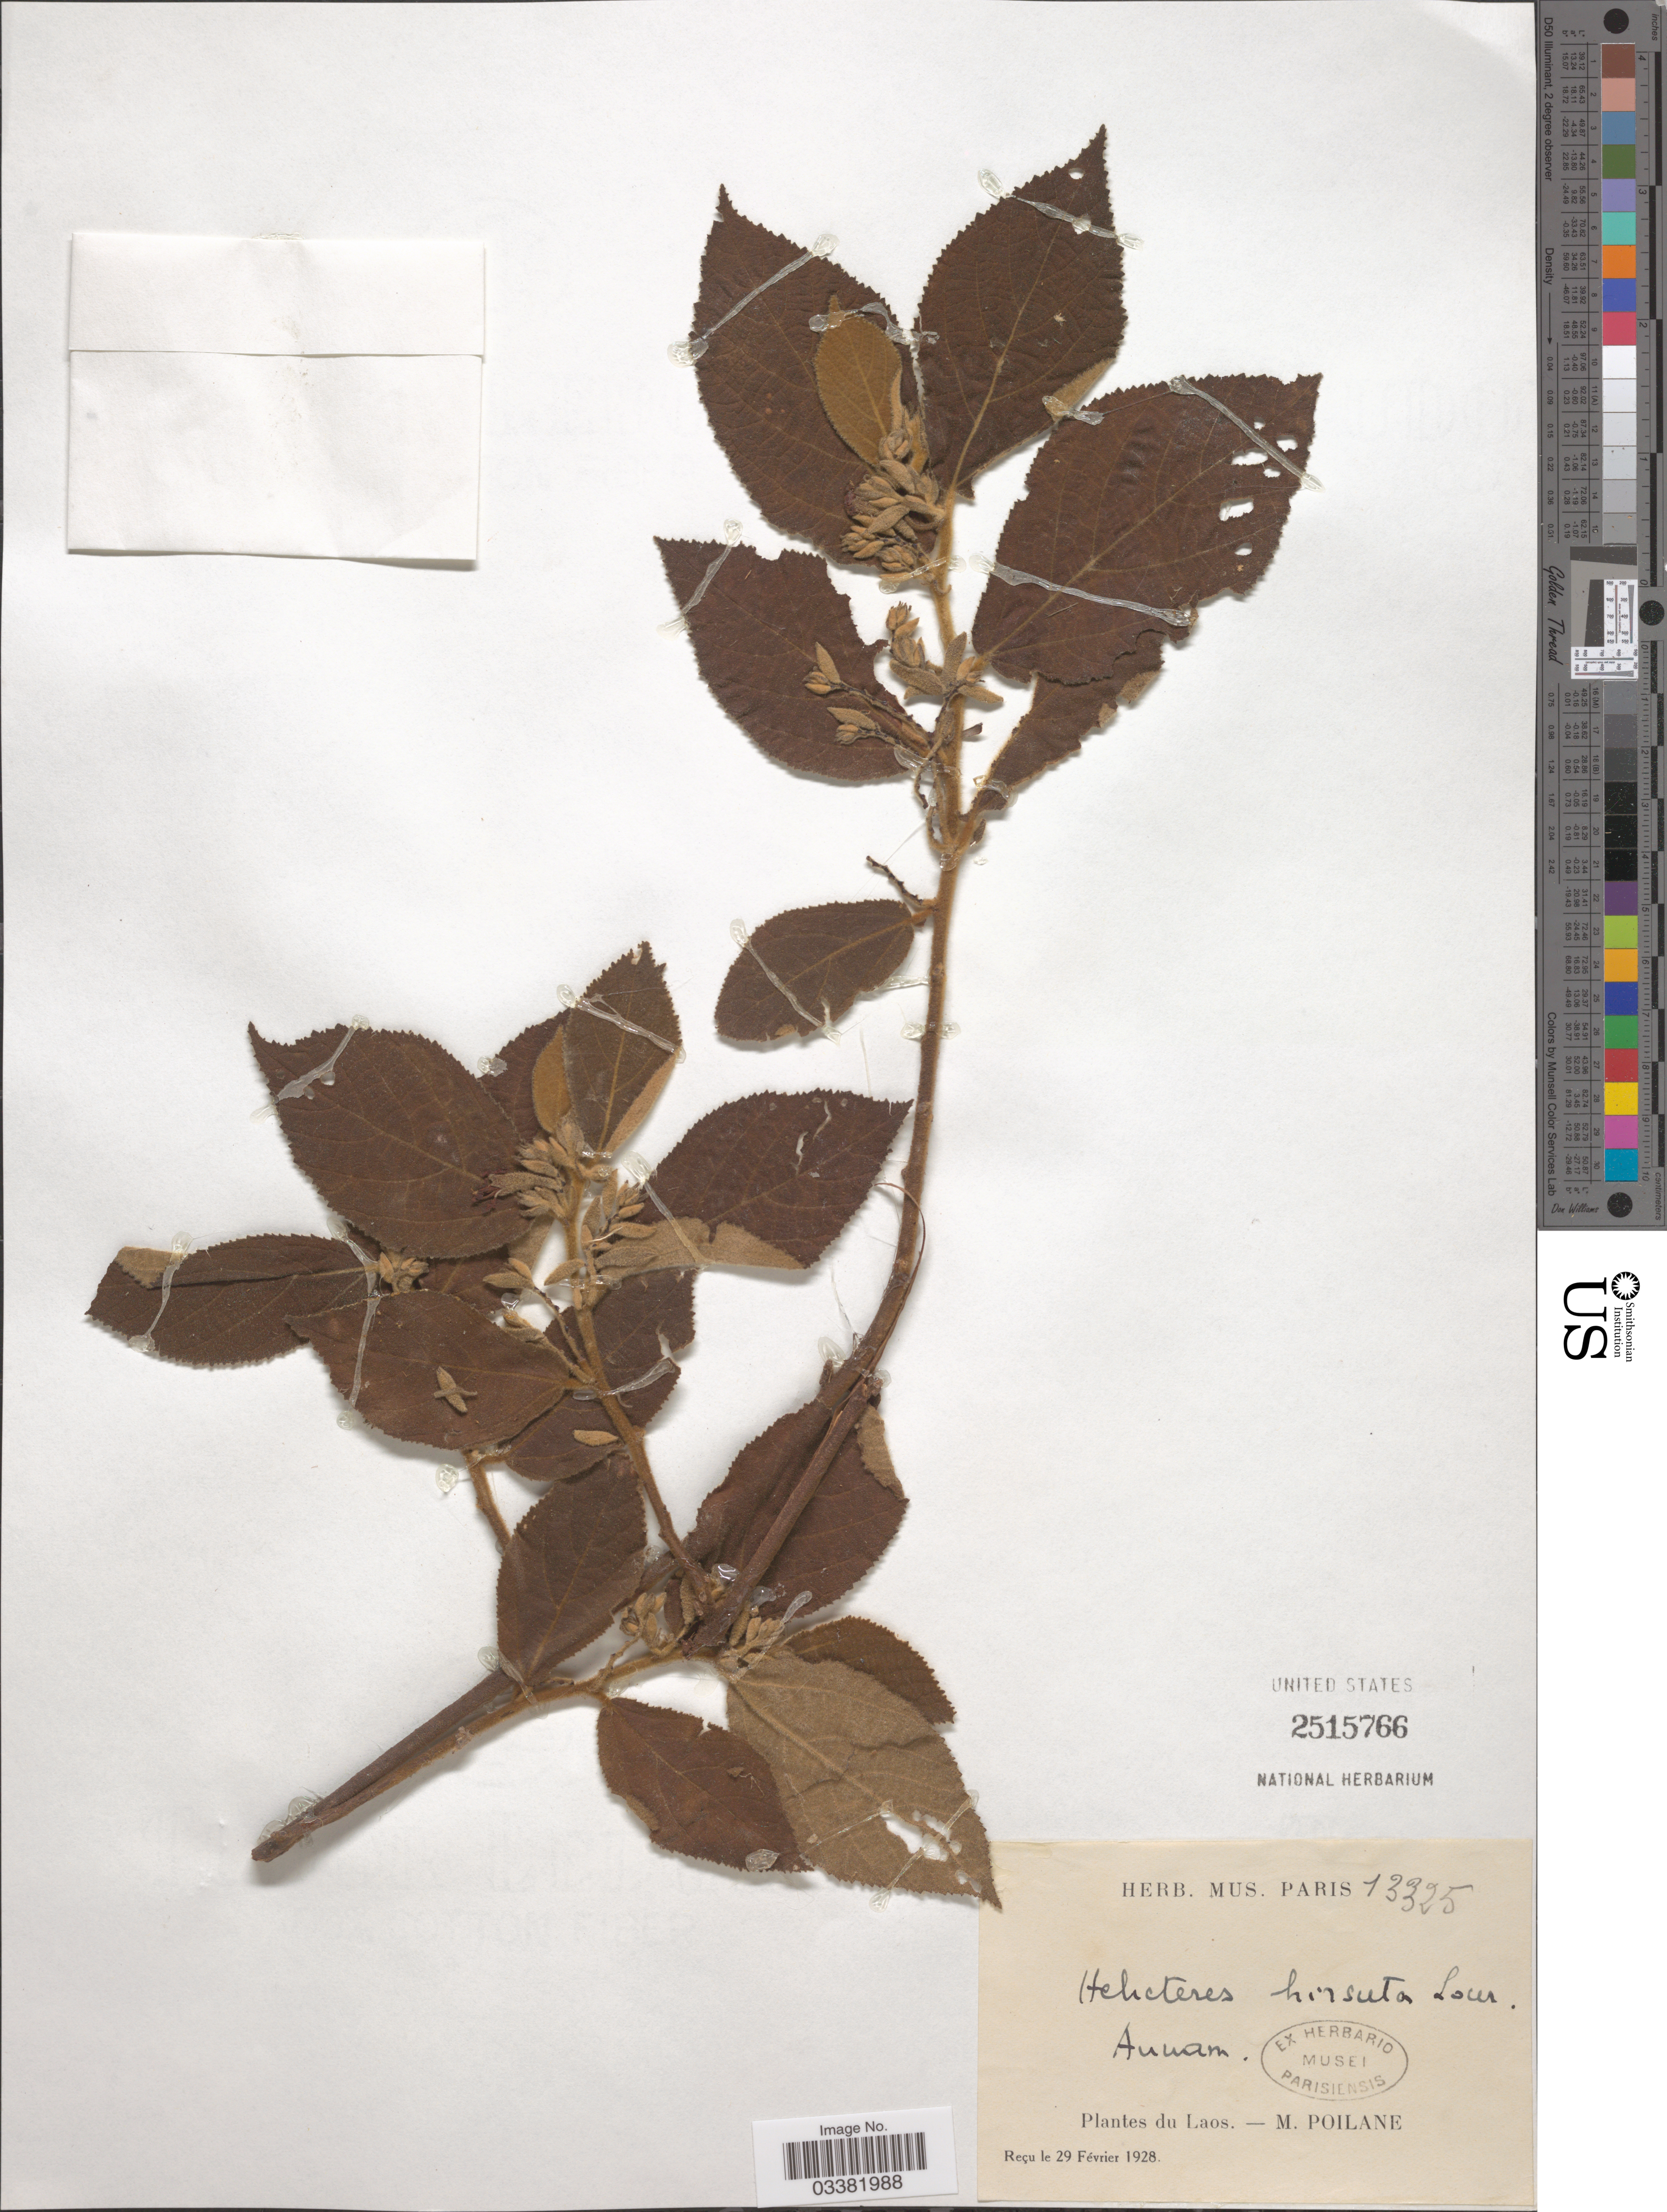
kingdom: Plantae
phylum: Tracheophyta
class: Magnoliopsida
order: Malvales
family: Malvaceae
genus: Helicteres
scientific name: Helicteres hirsuta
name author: Lour.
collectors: M. Poilane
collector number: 13325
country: Laos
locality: Annam.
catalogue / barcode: US 2515766